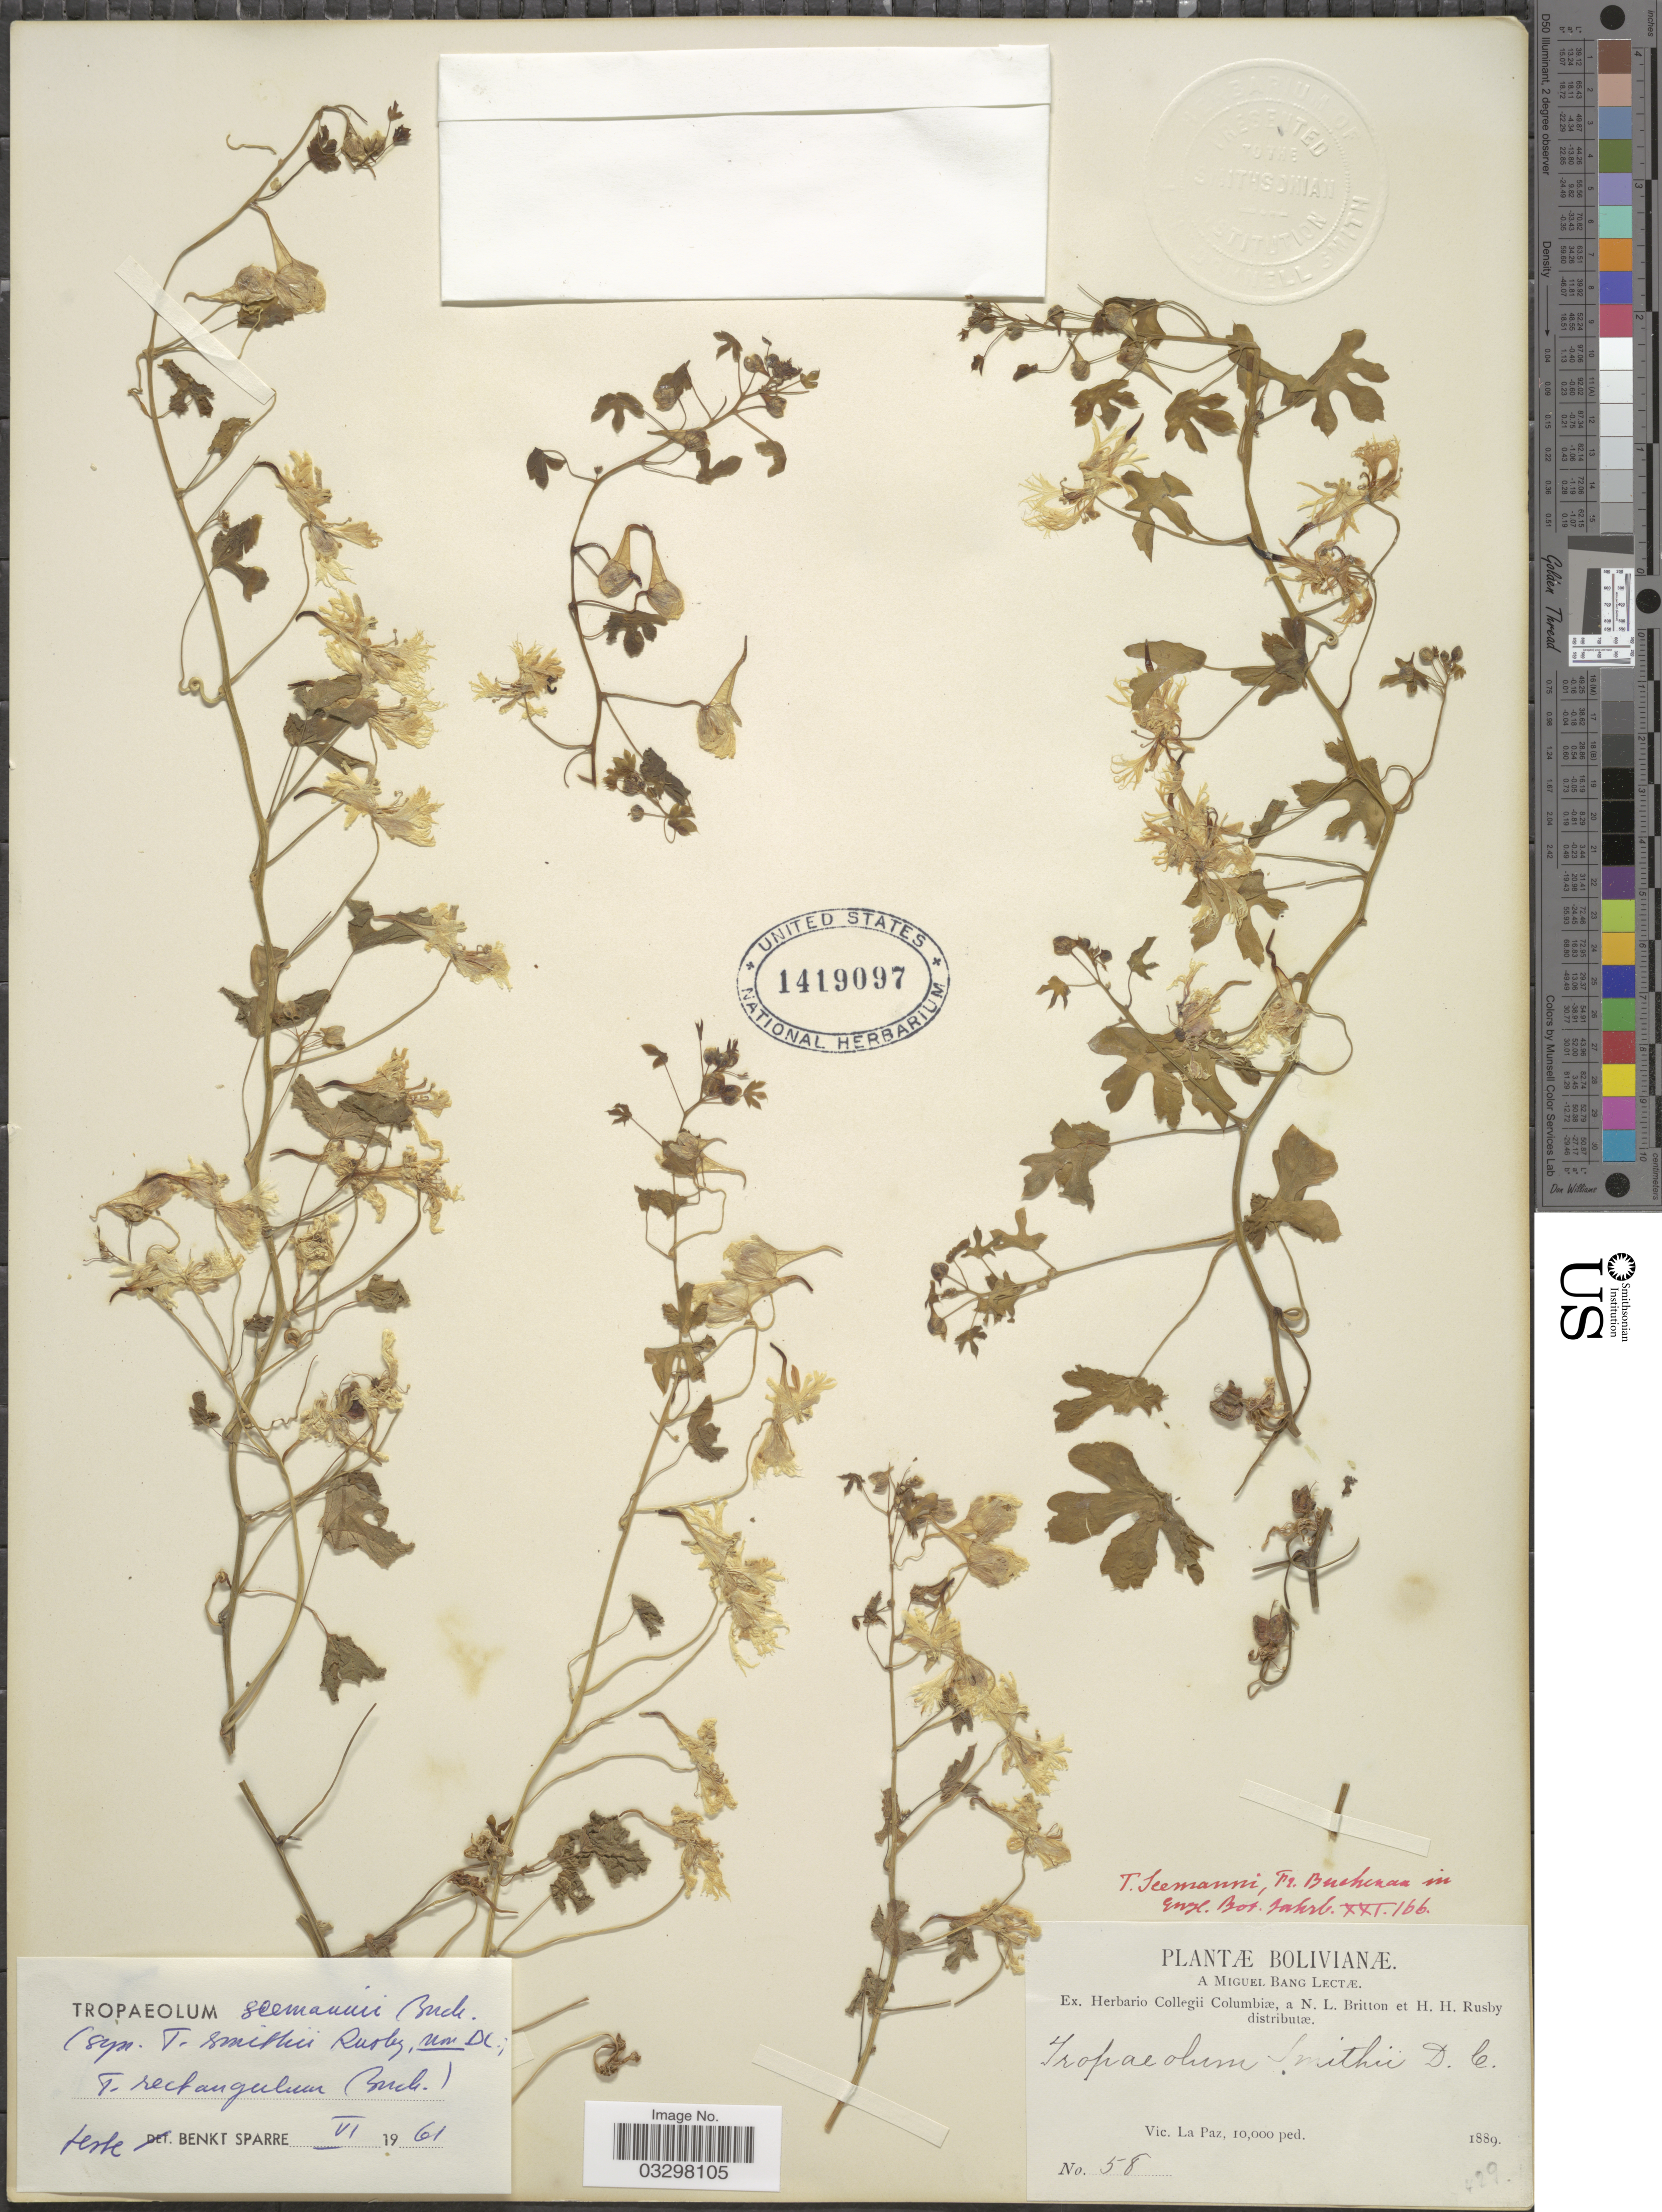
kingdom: Plantae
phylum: Tracheophyta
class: Magnoliopsida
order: Brassicales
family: Tropaeolaceae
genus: Tropaeolum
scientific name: Tropaeolum seemannii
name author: Buchenau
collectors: M. Bang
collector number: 58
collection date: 1889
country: Bolivia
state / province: La Paz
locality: Vic. La Paz.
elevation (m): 3048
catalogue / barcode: US 1419097